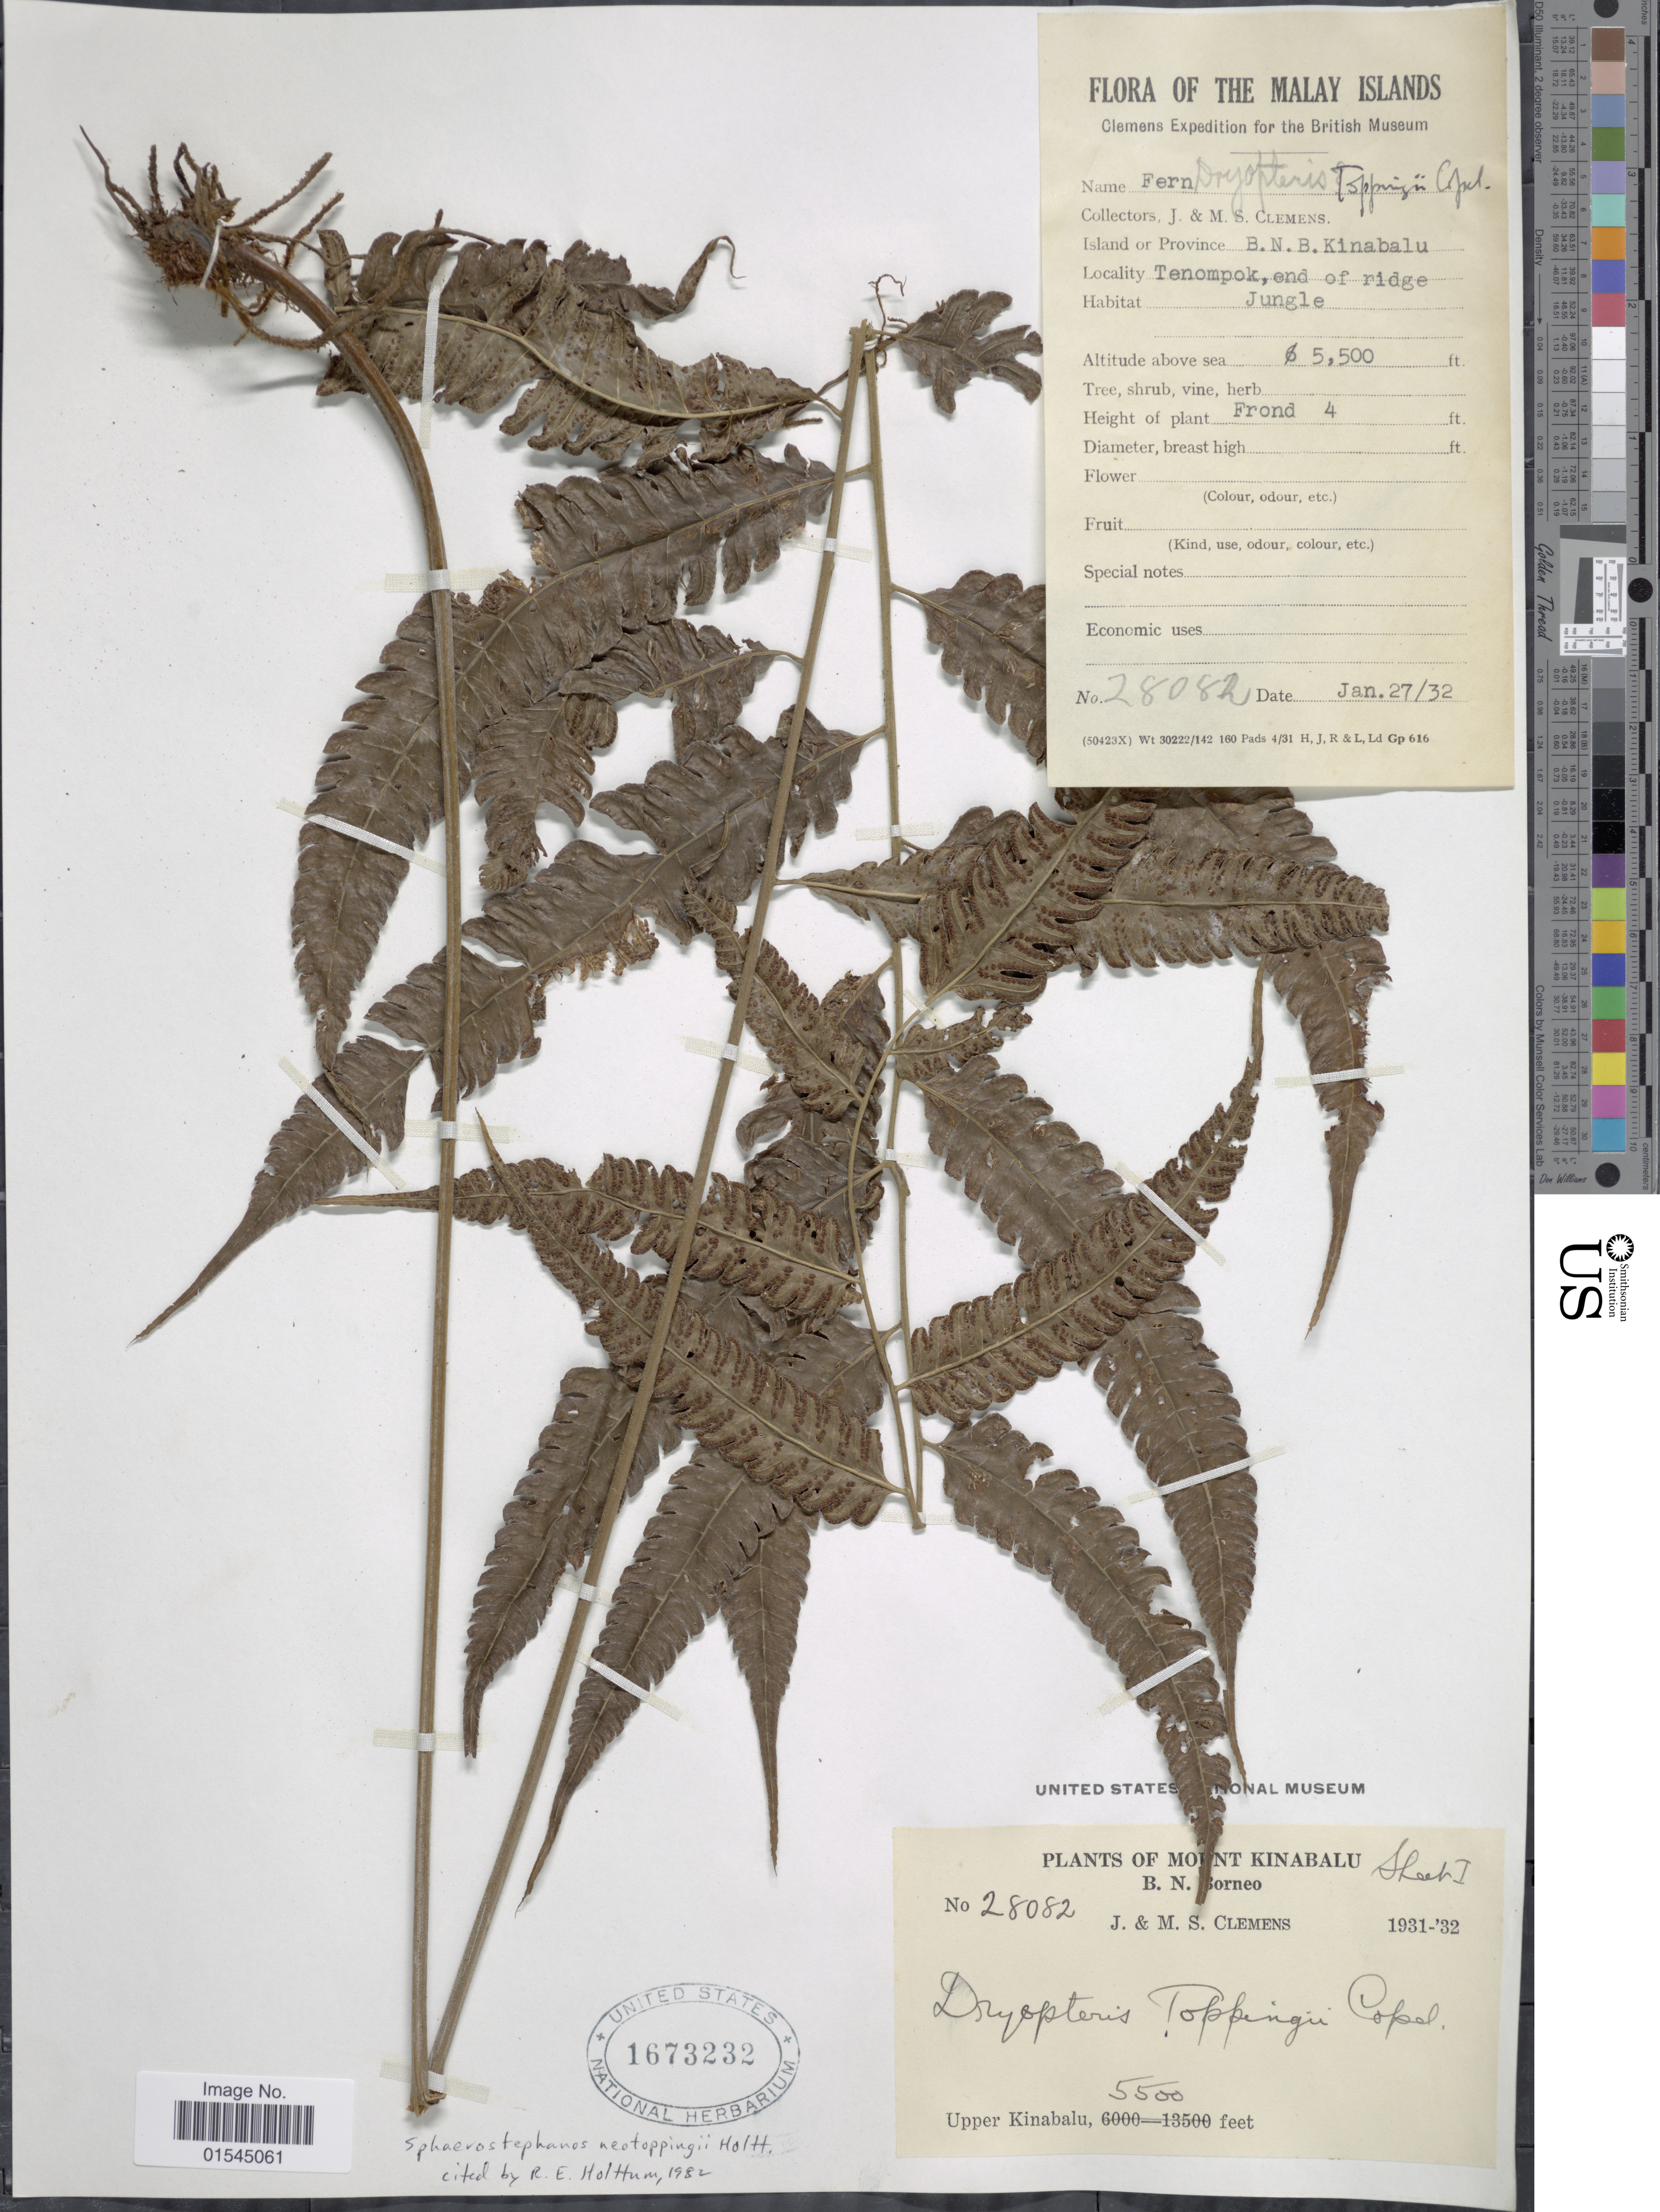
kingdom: Plantae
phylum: Tracheophyta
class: Polypodiopsida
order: Polypodiales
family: Thelypteridaceae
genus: Sphaerostephanos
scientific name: Sphaerostephanos neotoppingii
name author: Holttum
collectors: J. Clemens & M. S. Clemens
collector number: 28082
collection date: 1932-01-27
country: Malaysia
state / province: Sabah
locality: Island or Province B.N.B. Kinabalu. Tenompok, end of ridge. Mount Kinabalu. B.N. Borneo. Upper Kinabalu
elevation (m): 1676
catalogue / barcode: US 1673232